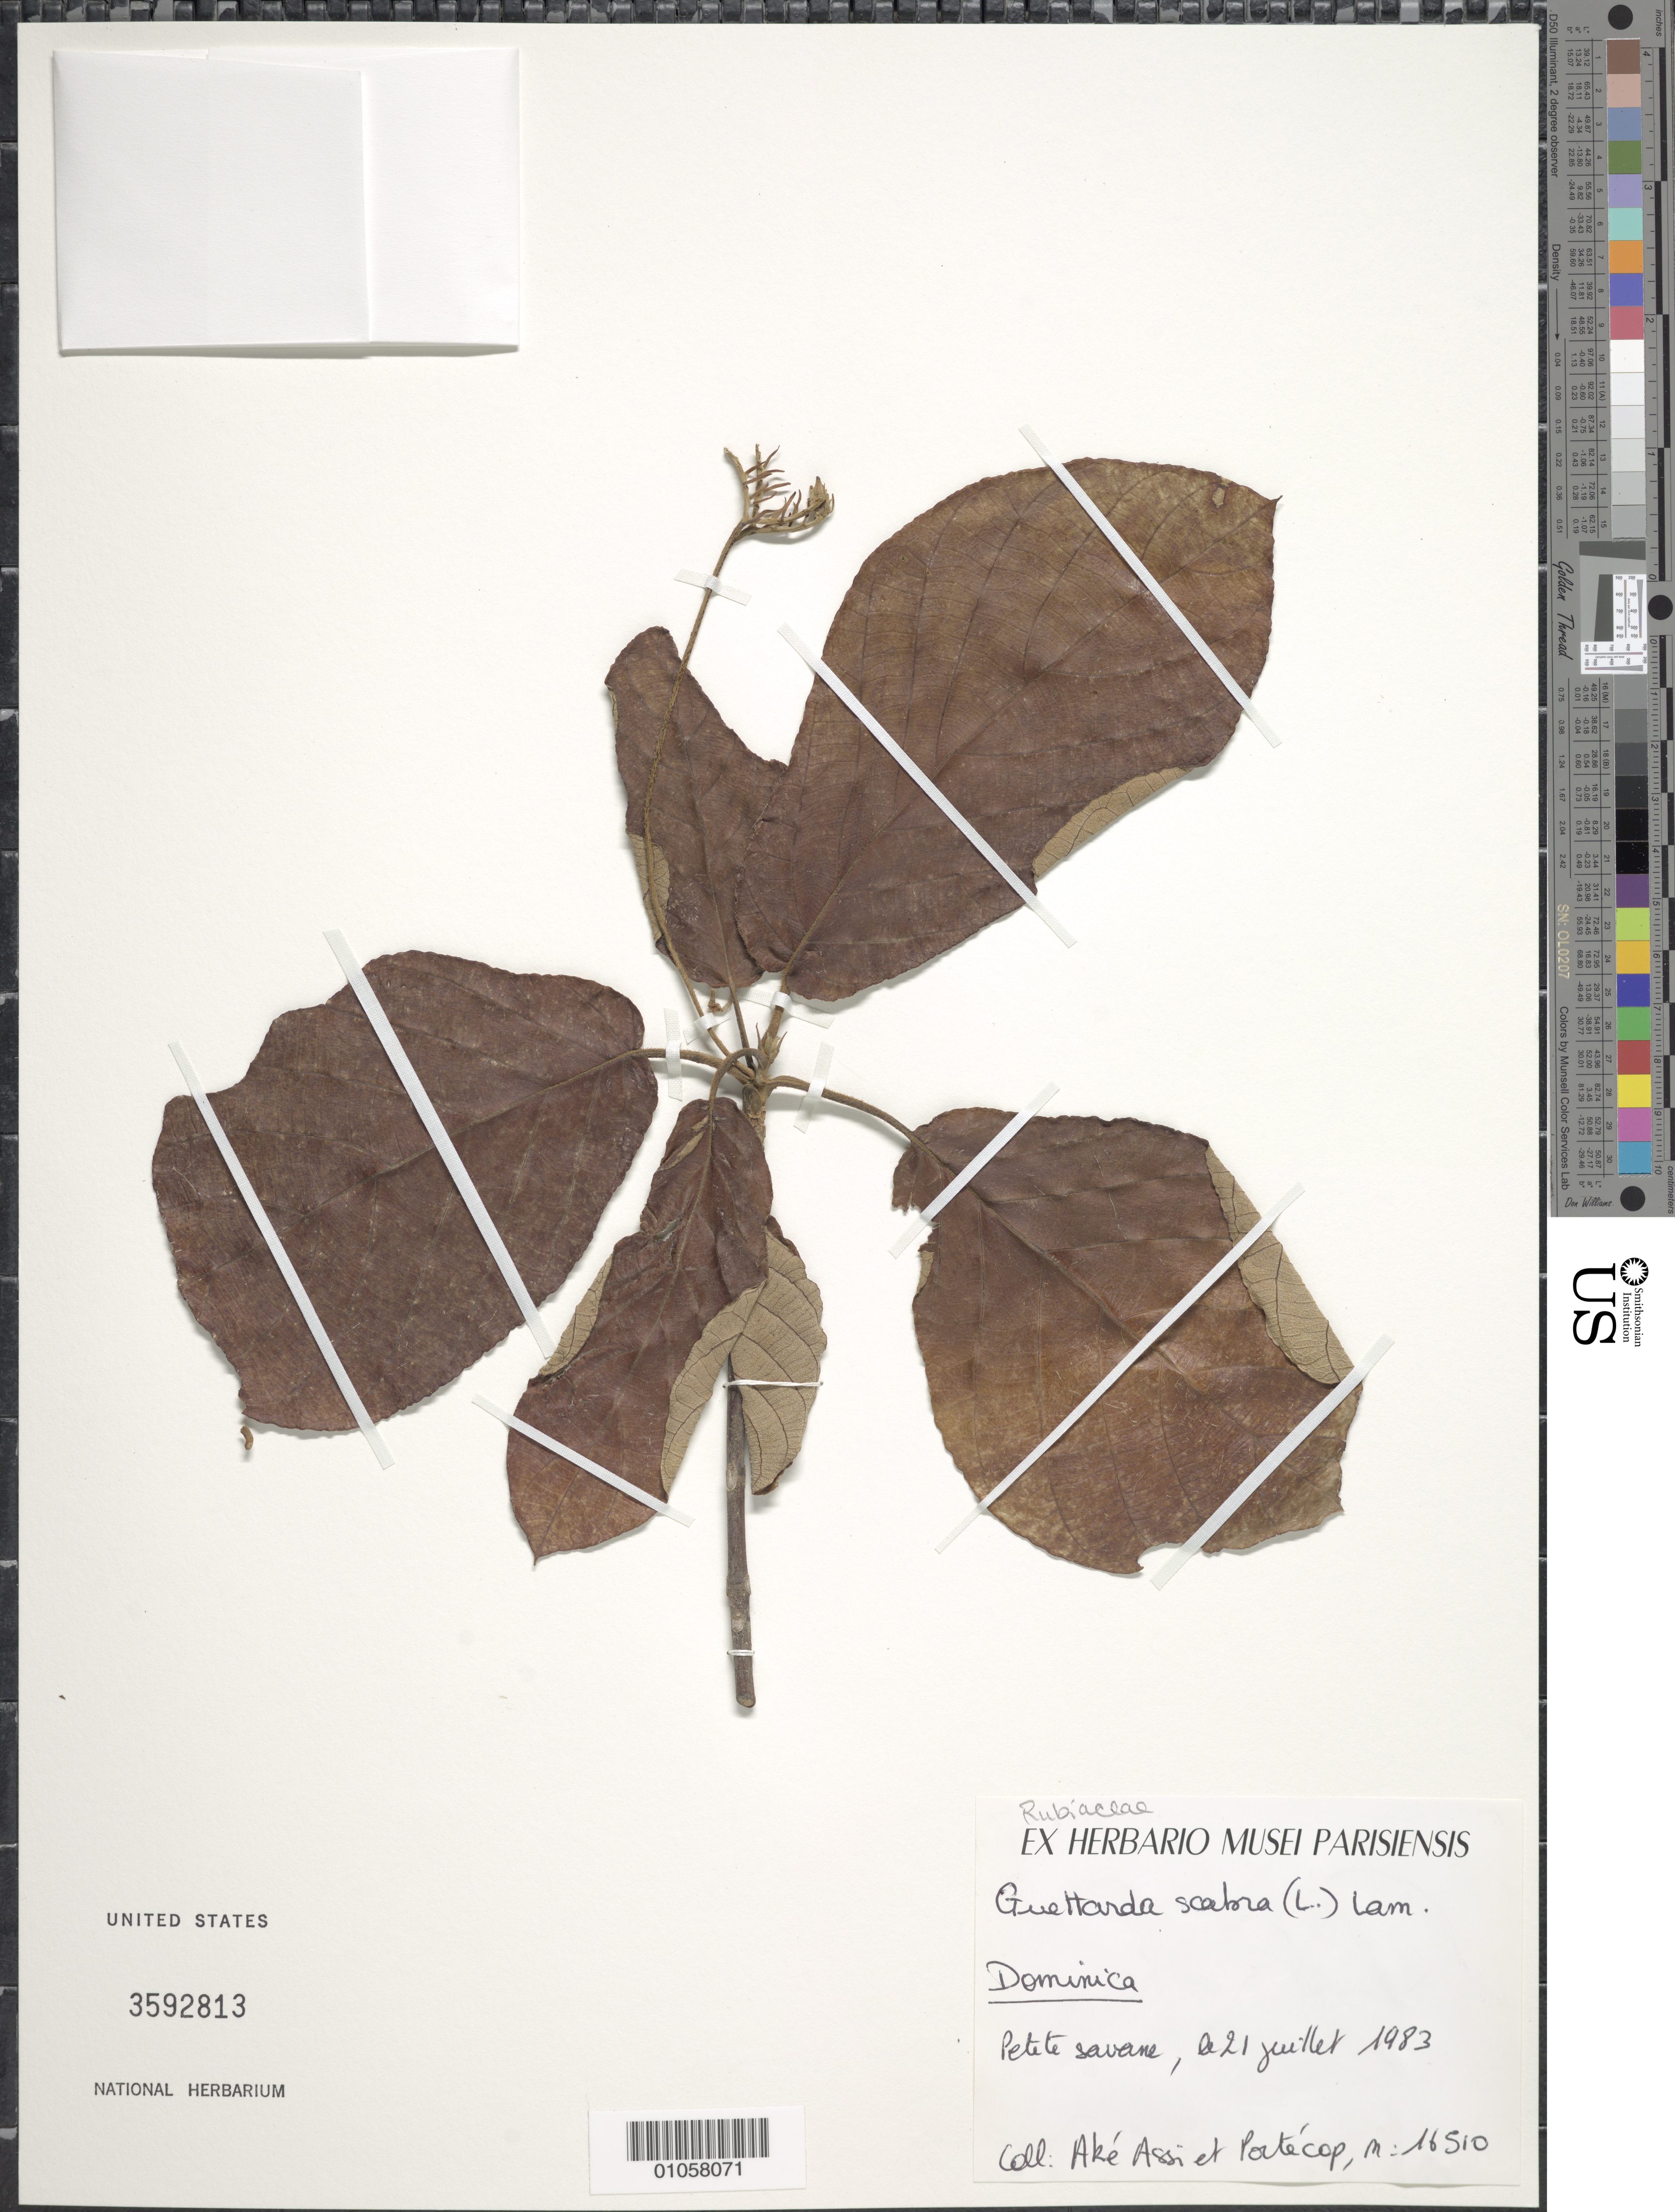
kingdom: Plantae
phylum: Tracheophyta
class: Magnoliopsida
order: Gentianales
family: Rubiaceae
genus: Guettarda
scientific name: Guettarda scabra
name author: (L.) Vent.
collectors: A. Ake & -. Portecop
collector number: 16510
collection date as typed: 21 Jul 1983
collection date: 1983-07-21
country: Dominica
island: Dominica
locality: Petite Savane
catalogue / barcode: US 3592813